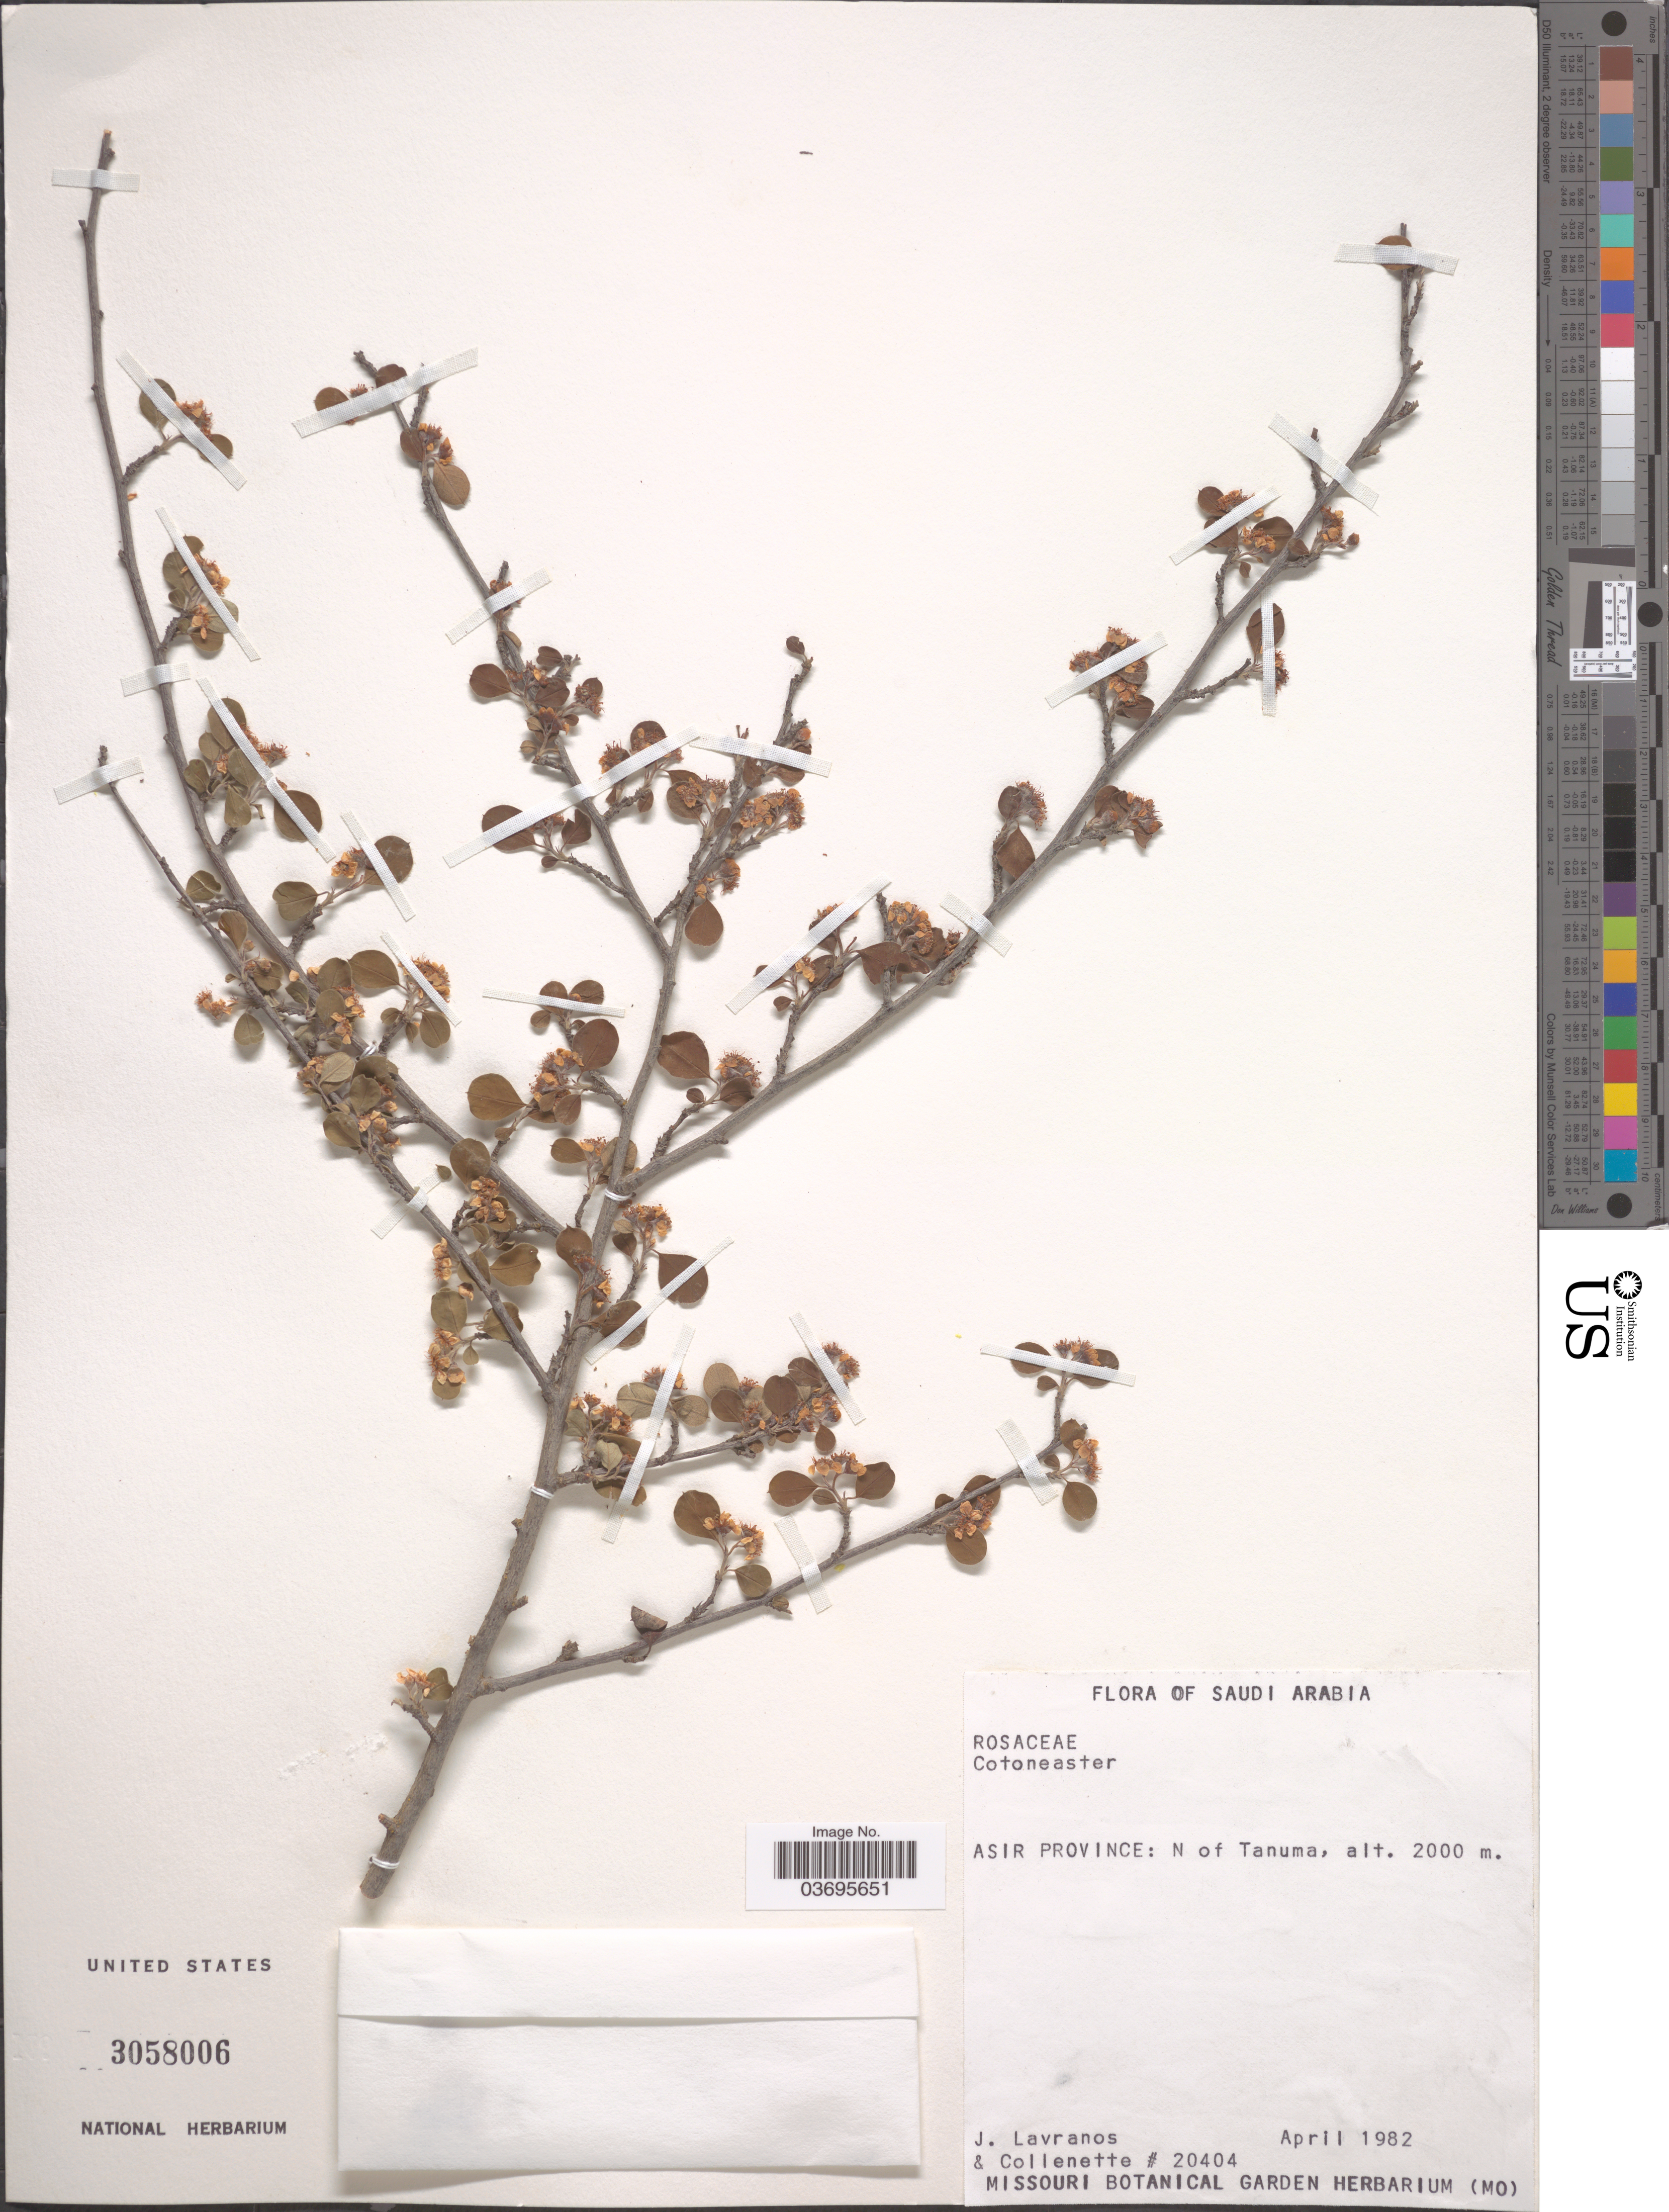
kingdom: Plantae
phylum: Tracheophyta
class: Magnoliopsida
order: Rosales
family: Rosaceae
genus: Cotoneaster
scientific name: Cotoneaster sp.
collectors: J. Lavranos & -. Collenette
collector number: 20404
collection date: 1982-04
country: Saudi Arabia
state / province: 'Asir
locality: N of Tanuma.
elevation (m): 2000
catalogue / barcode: US 3058006